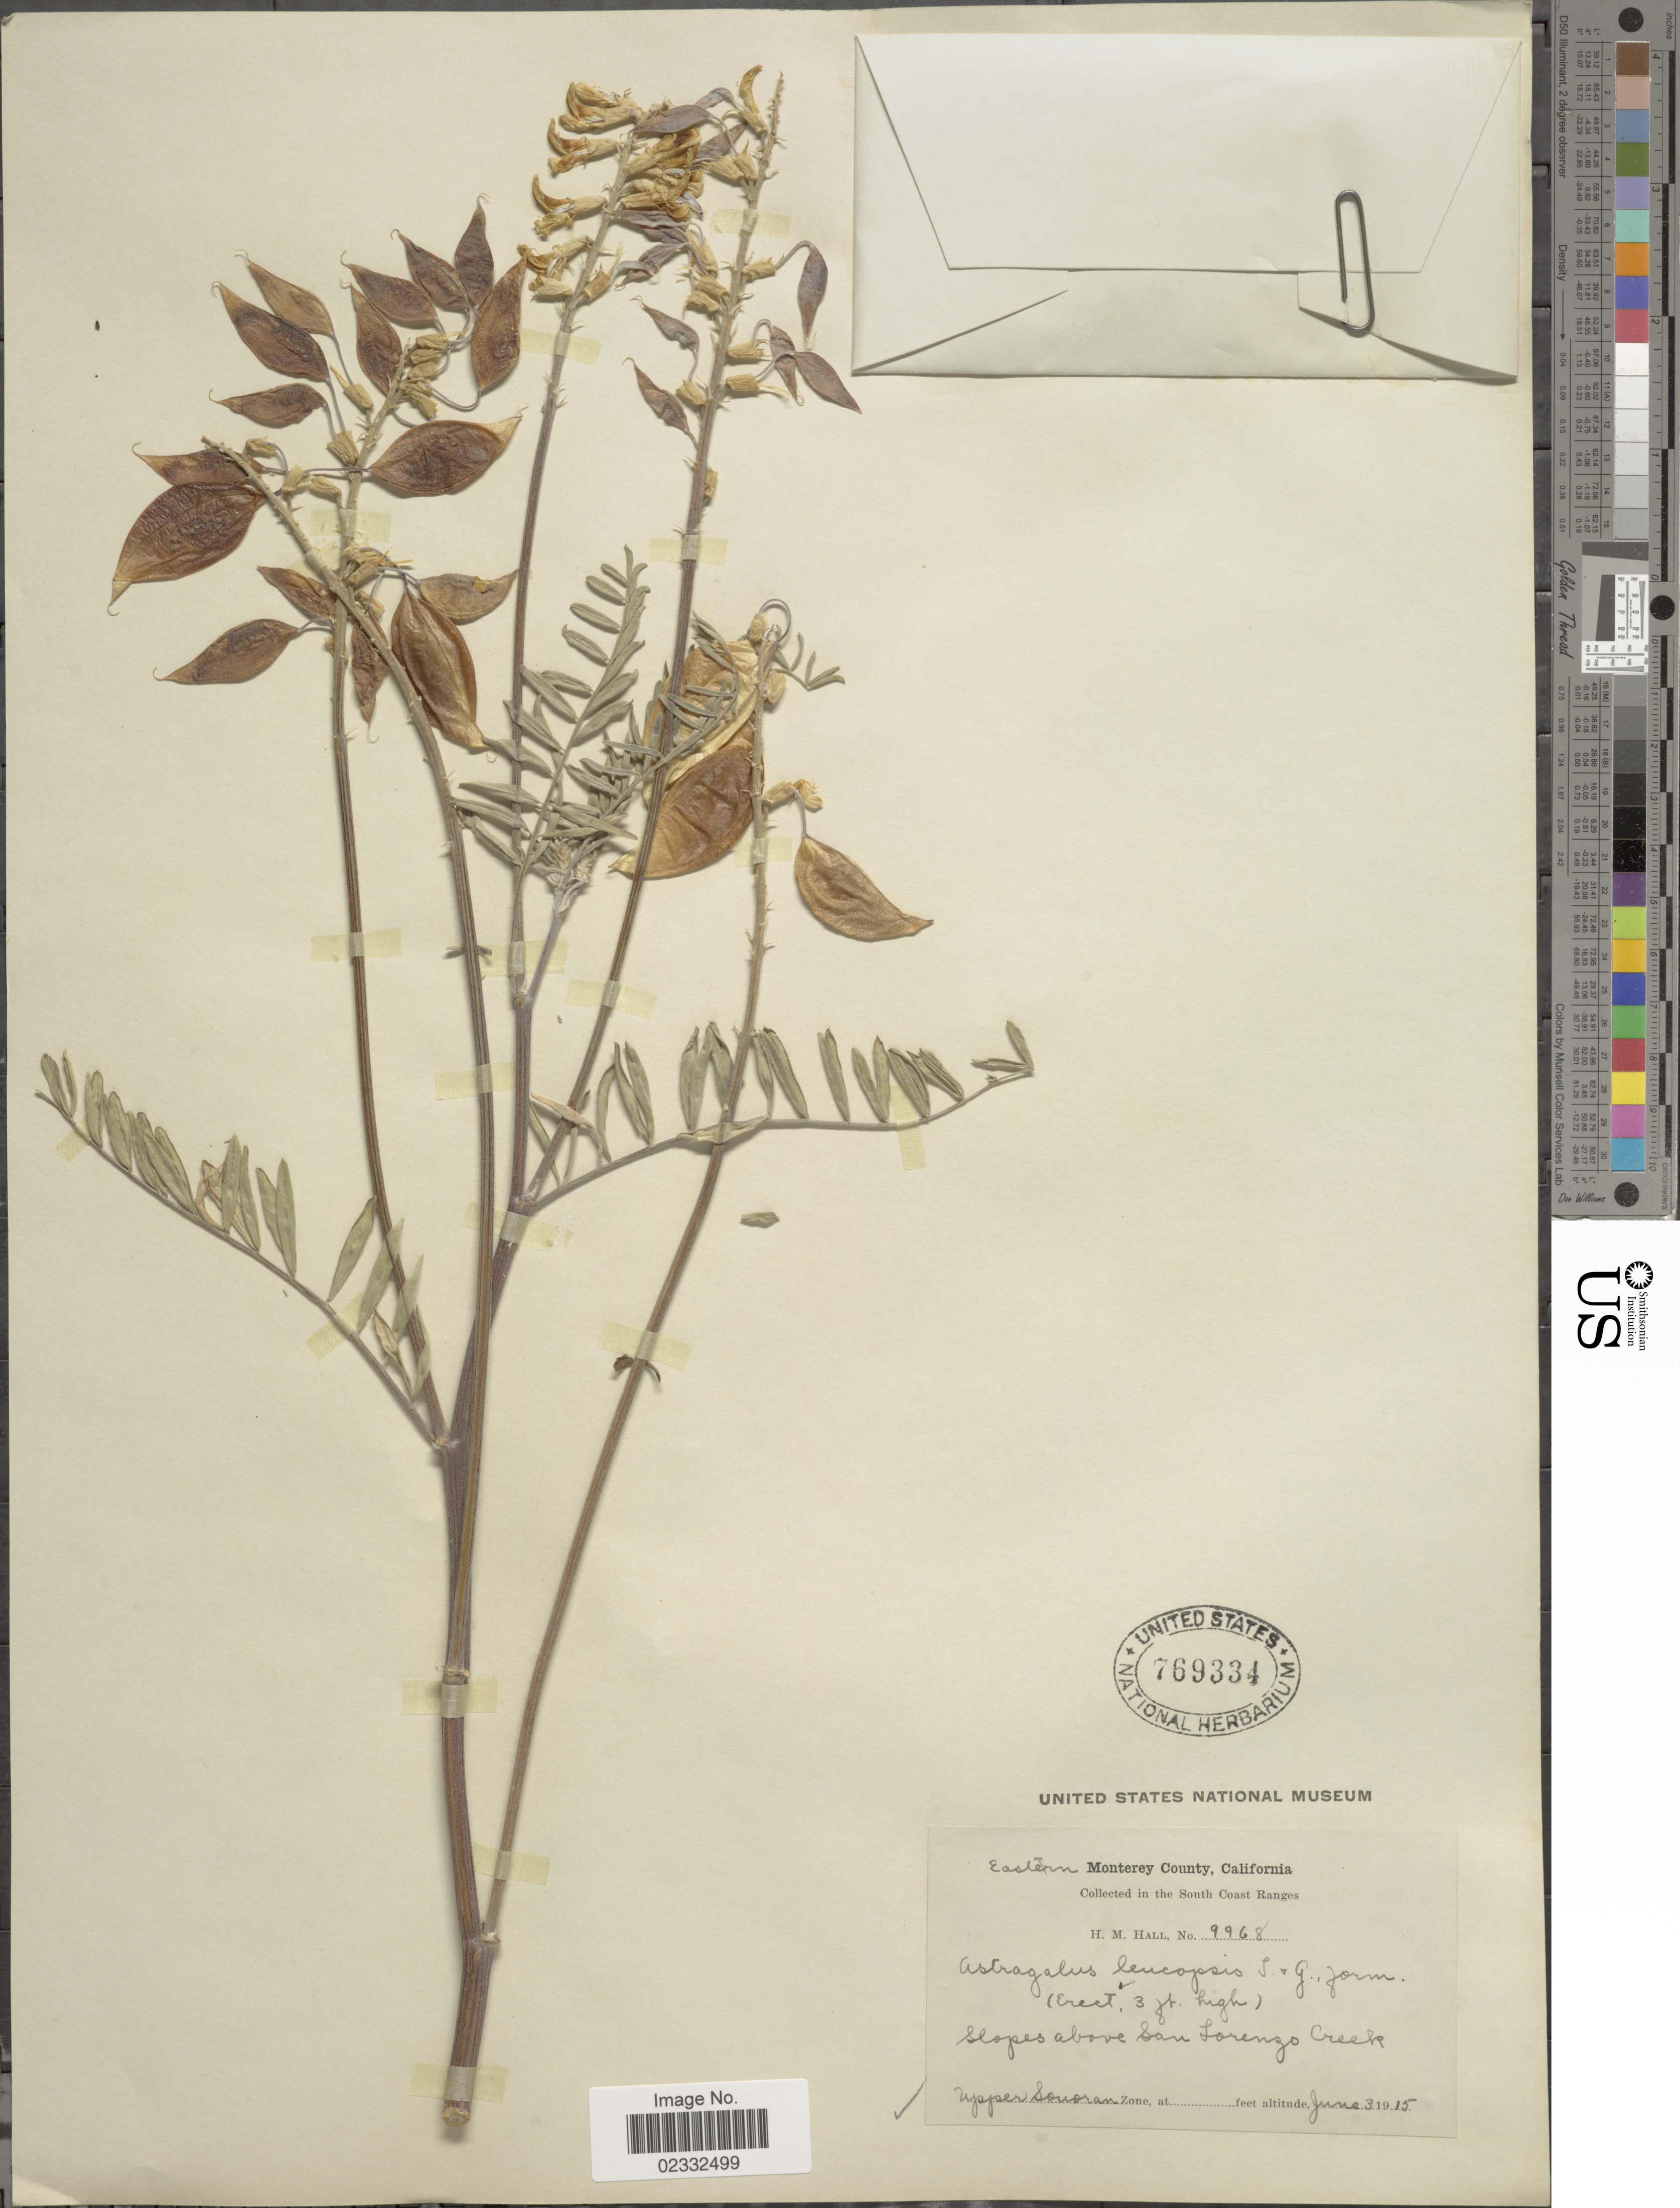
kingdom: Plantae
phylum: Tracheophyta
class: Magnoliopsida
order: Fabales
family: Fabaceae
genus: Astragalus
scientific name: Astragalus leucopsis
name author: (Torr.) Torr.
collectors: H. M. Hall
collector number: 9968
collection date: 1915-06-03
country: United States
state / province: California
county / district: Monterey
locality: Monterey County. The South Coast Ranges. Slopes above San Lorenzo Creek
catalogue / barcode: US 769334